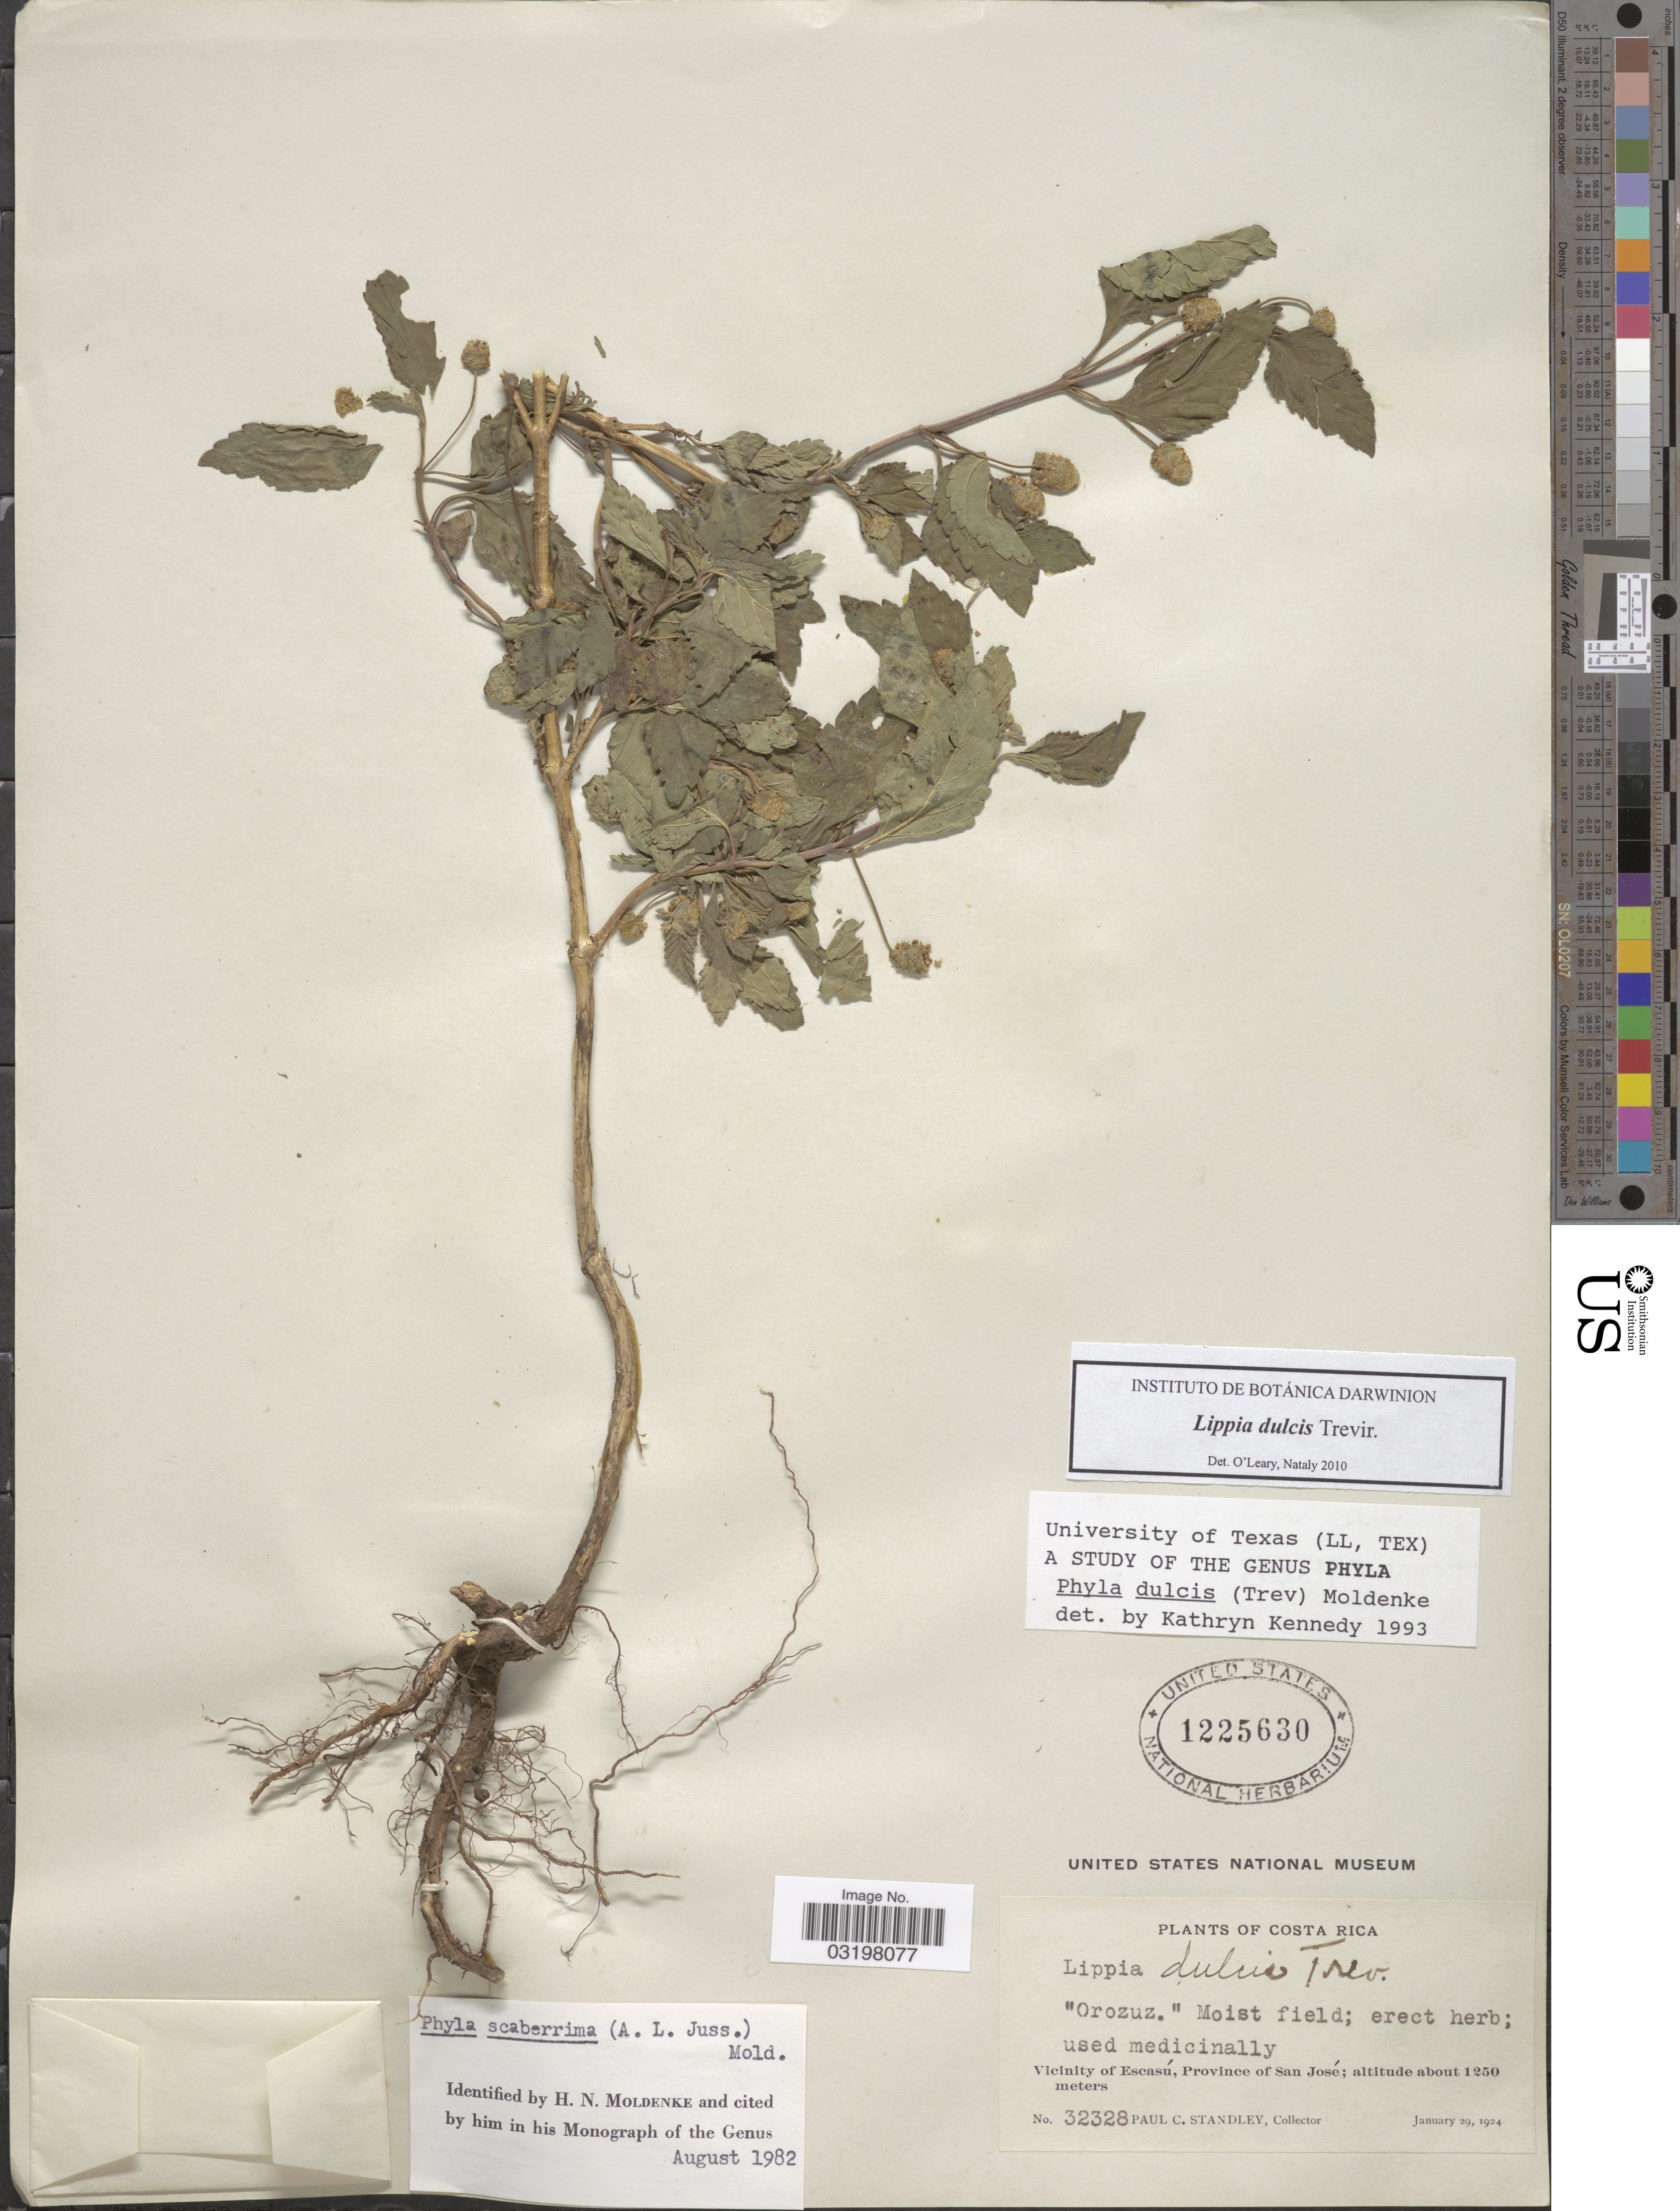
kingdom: Plantae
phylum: Tracheophyta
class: Magnoliopsida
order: Lamiales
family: Verbenaceae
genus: Lippia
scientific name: Lippia dulcis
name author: Trevis.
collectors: P. C. Standley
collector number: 32328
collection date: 1924-01-29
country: Costa Rica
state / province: San José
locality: Vicinity of Escasú.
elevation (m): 1250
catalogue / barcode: US 1225630